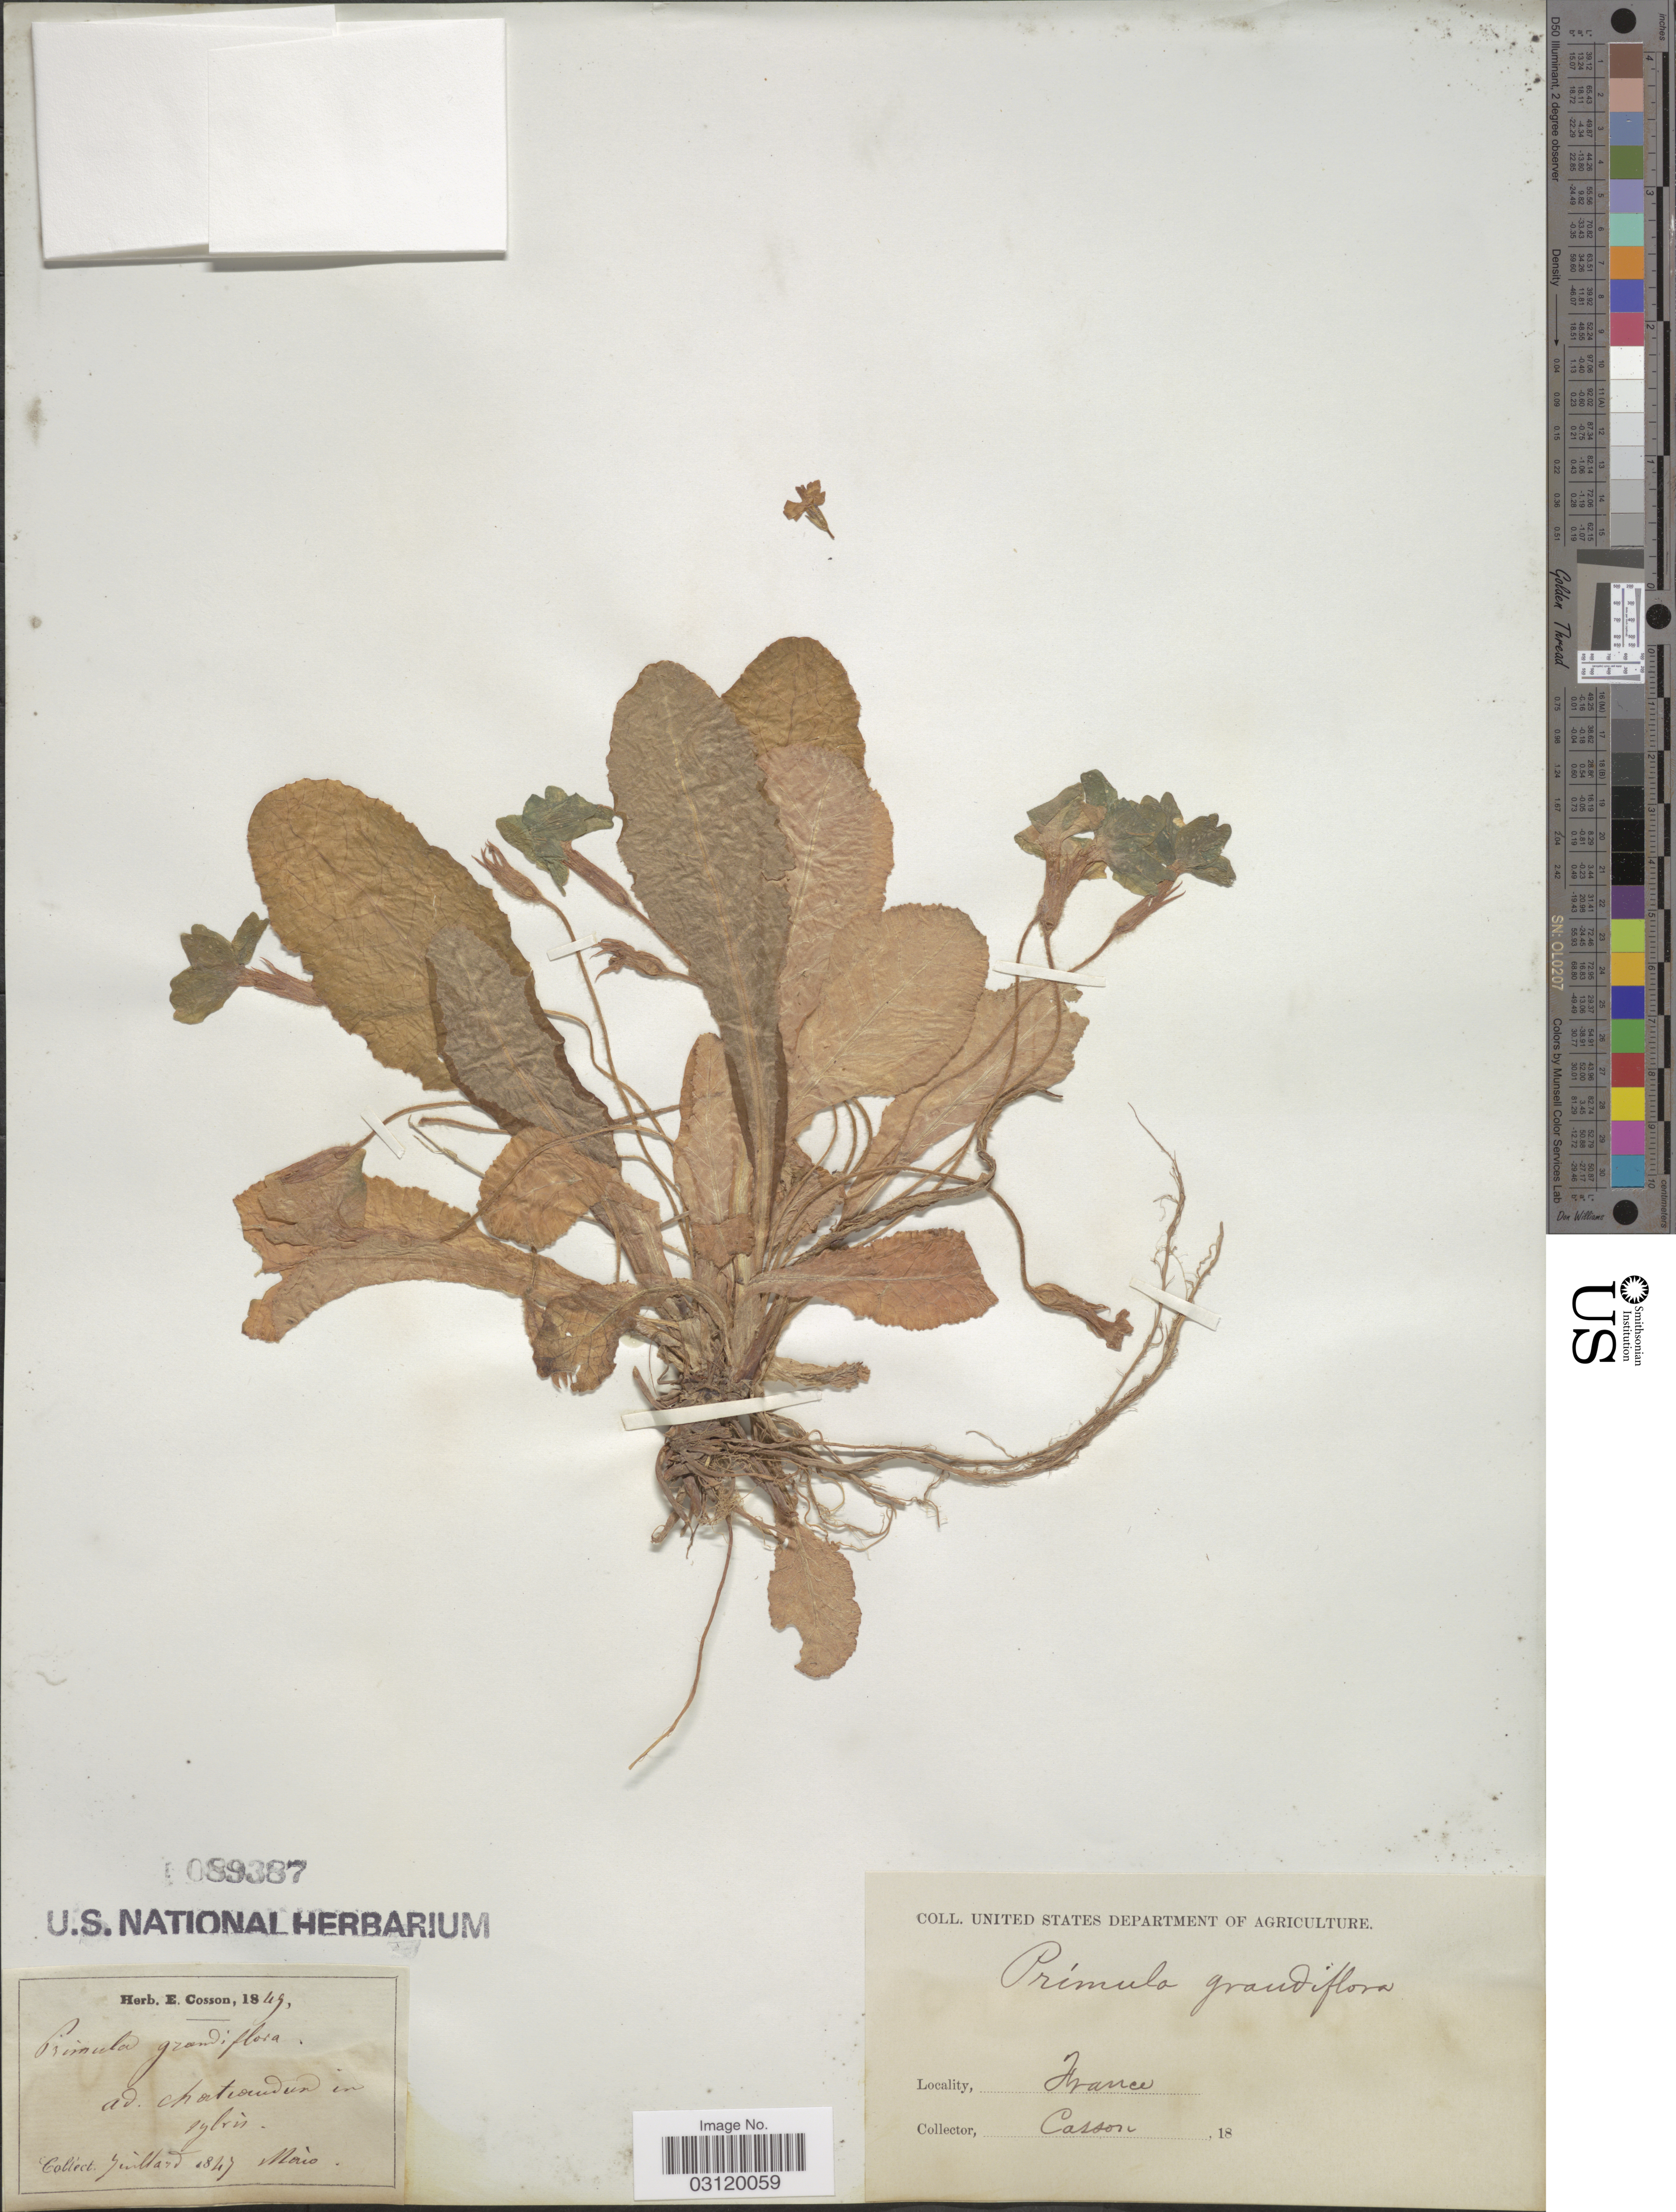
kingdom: Plantae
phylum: Tracheophyta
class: Magnoliopsida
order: Ericales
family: Primulaceae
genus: Primula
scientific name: Primula grandiflora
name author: Bâstard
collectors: E. Cosson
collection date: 1847-07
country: France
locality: Ad. Mateondux in sylvis.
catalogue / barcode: US 89387